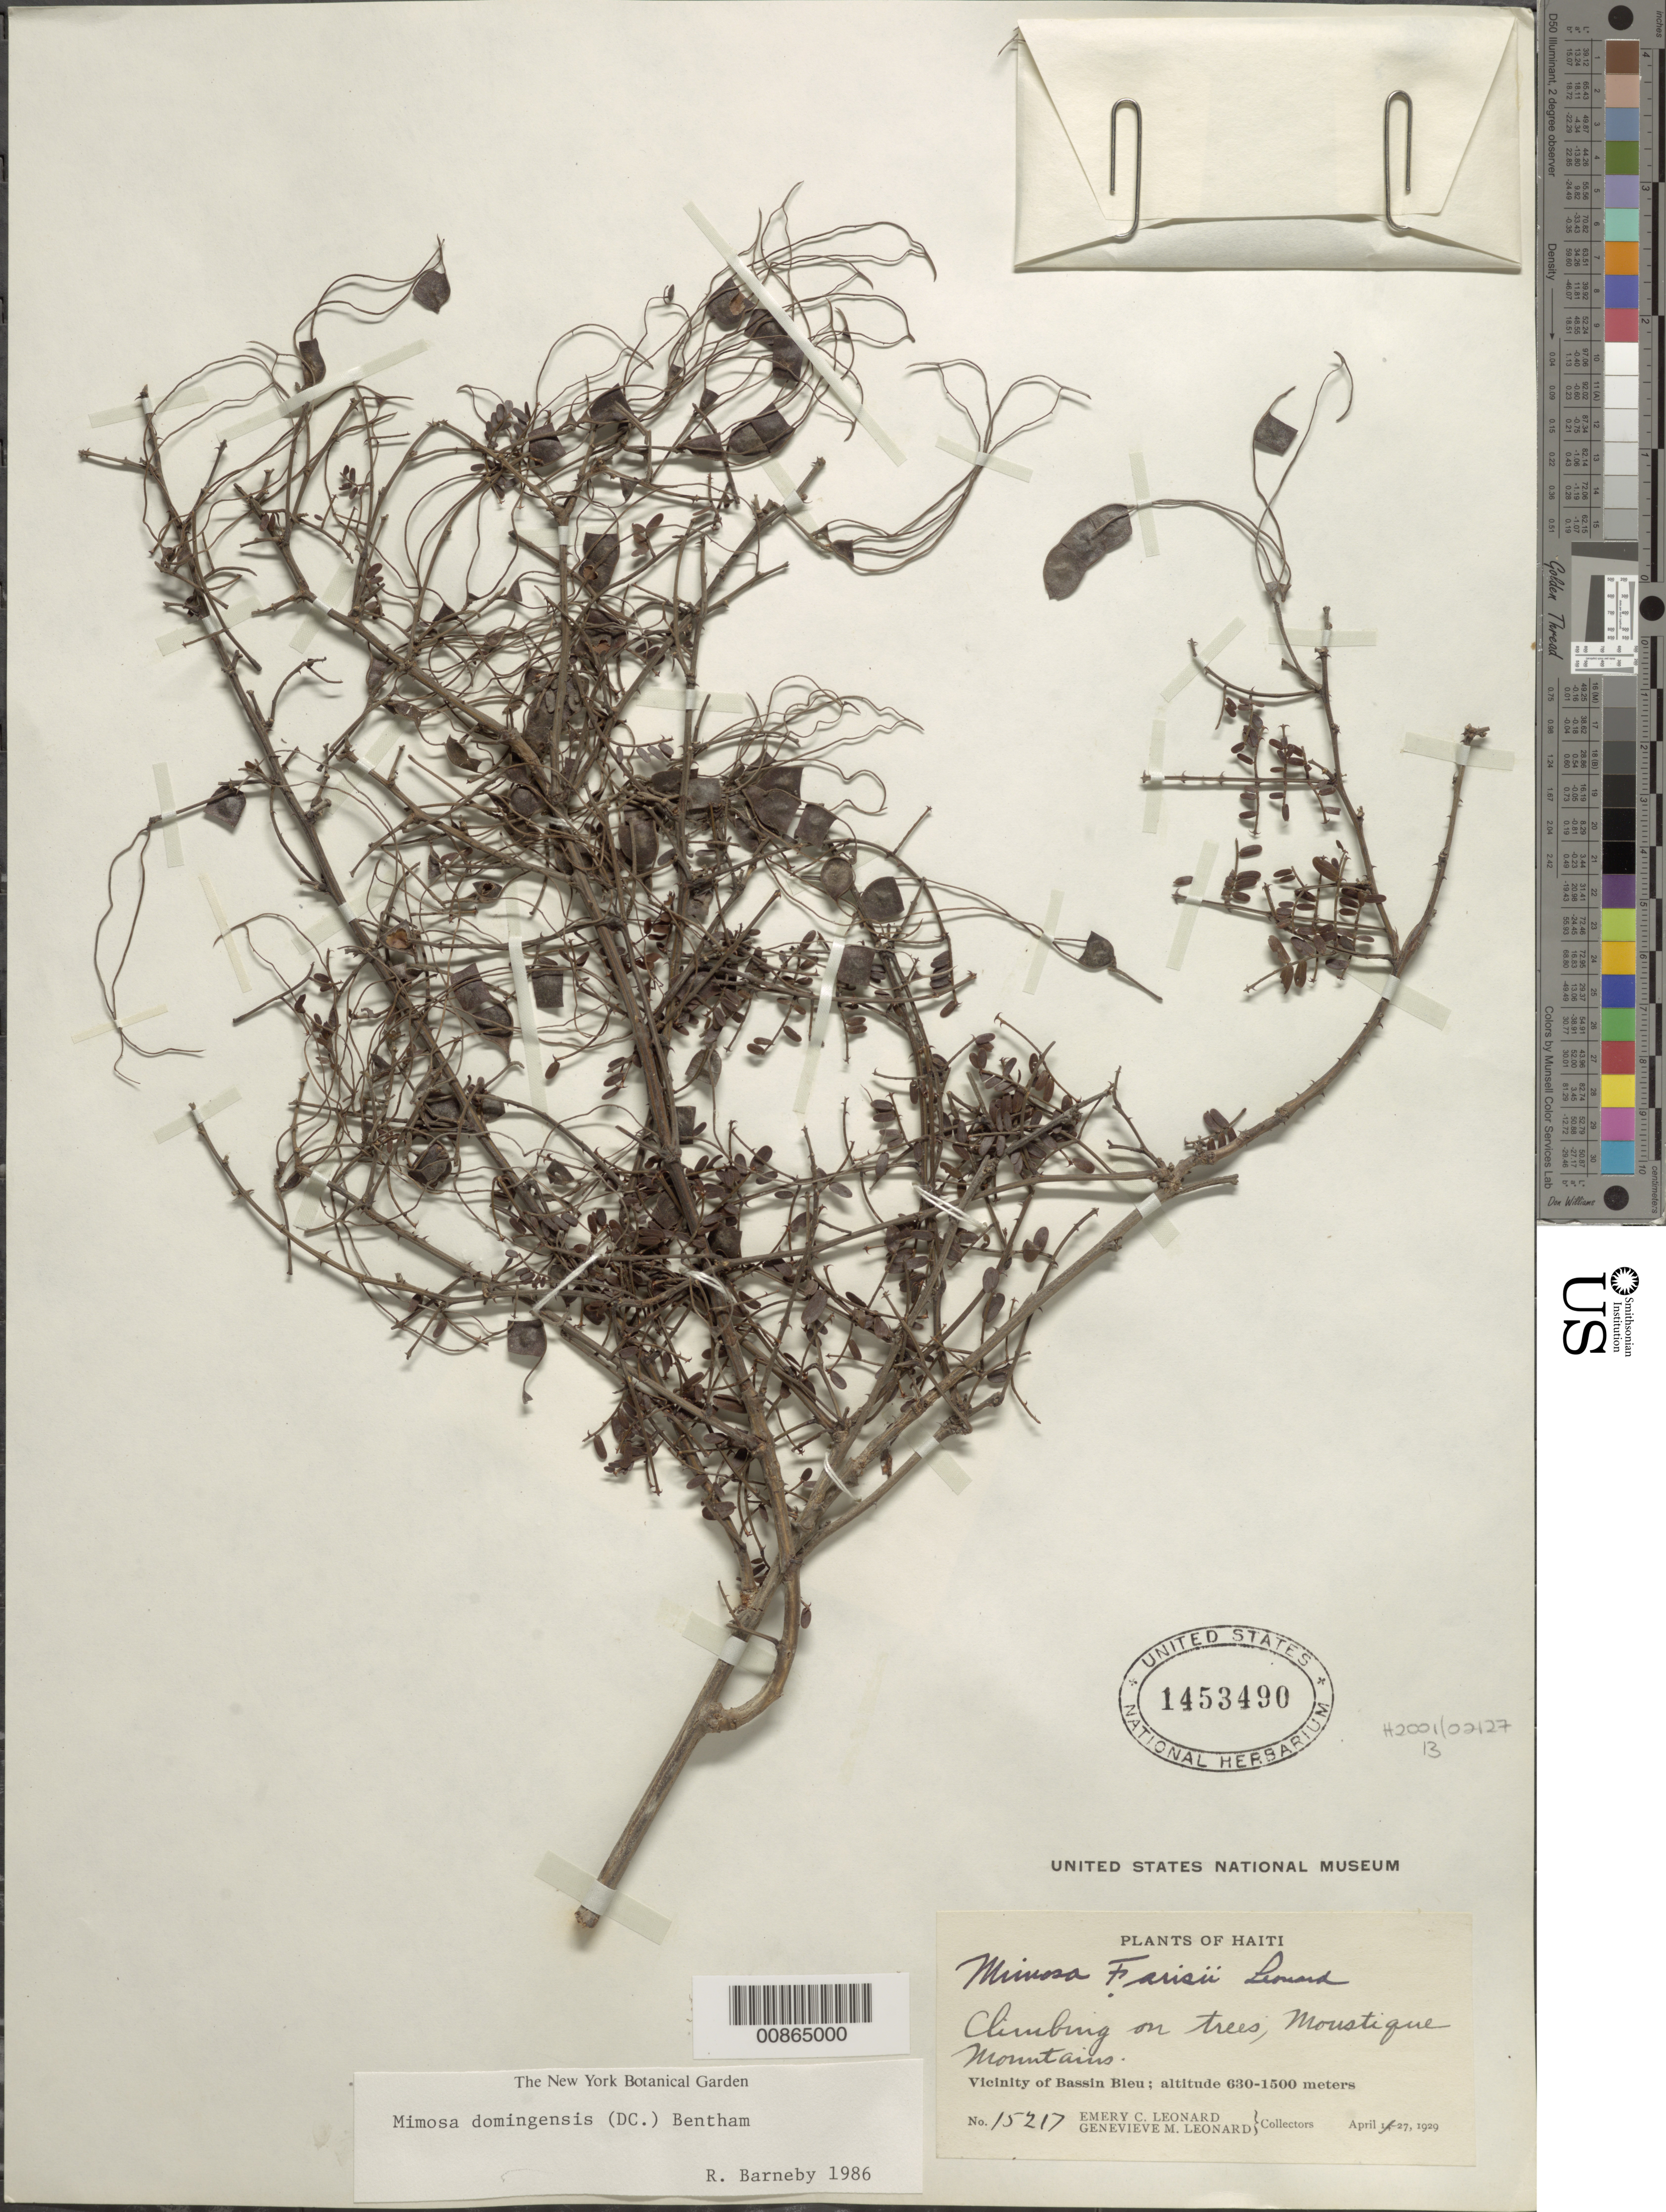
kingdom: Plantae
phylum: Tracheophyta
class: Magnoliopsida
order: Fabales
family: Fabaceae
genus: Mimosa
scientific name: Mimosa domingensis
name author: (DC.) Benth.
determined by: Barneby, Rupert C., (NY)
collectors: E. C. Leonard & G. M. Leonard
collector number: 15217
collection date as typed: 27 Apr 1929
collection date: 1929-04-27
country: Haiti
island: Hispaniola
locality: Vicinity of Bassin Bleu. Moustique Mountains.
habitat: Climbing on trees.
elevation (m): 630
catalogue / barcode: US 1453490